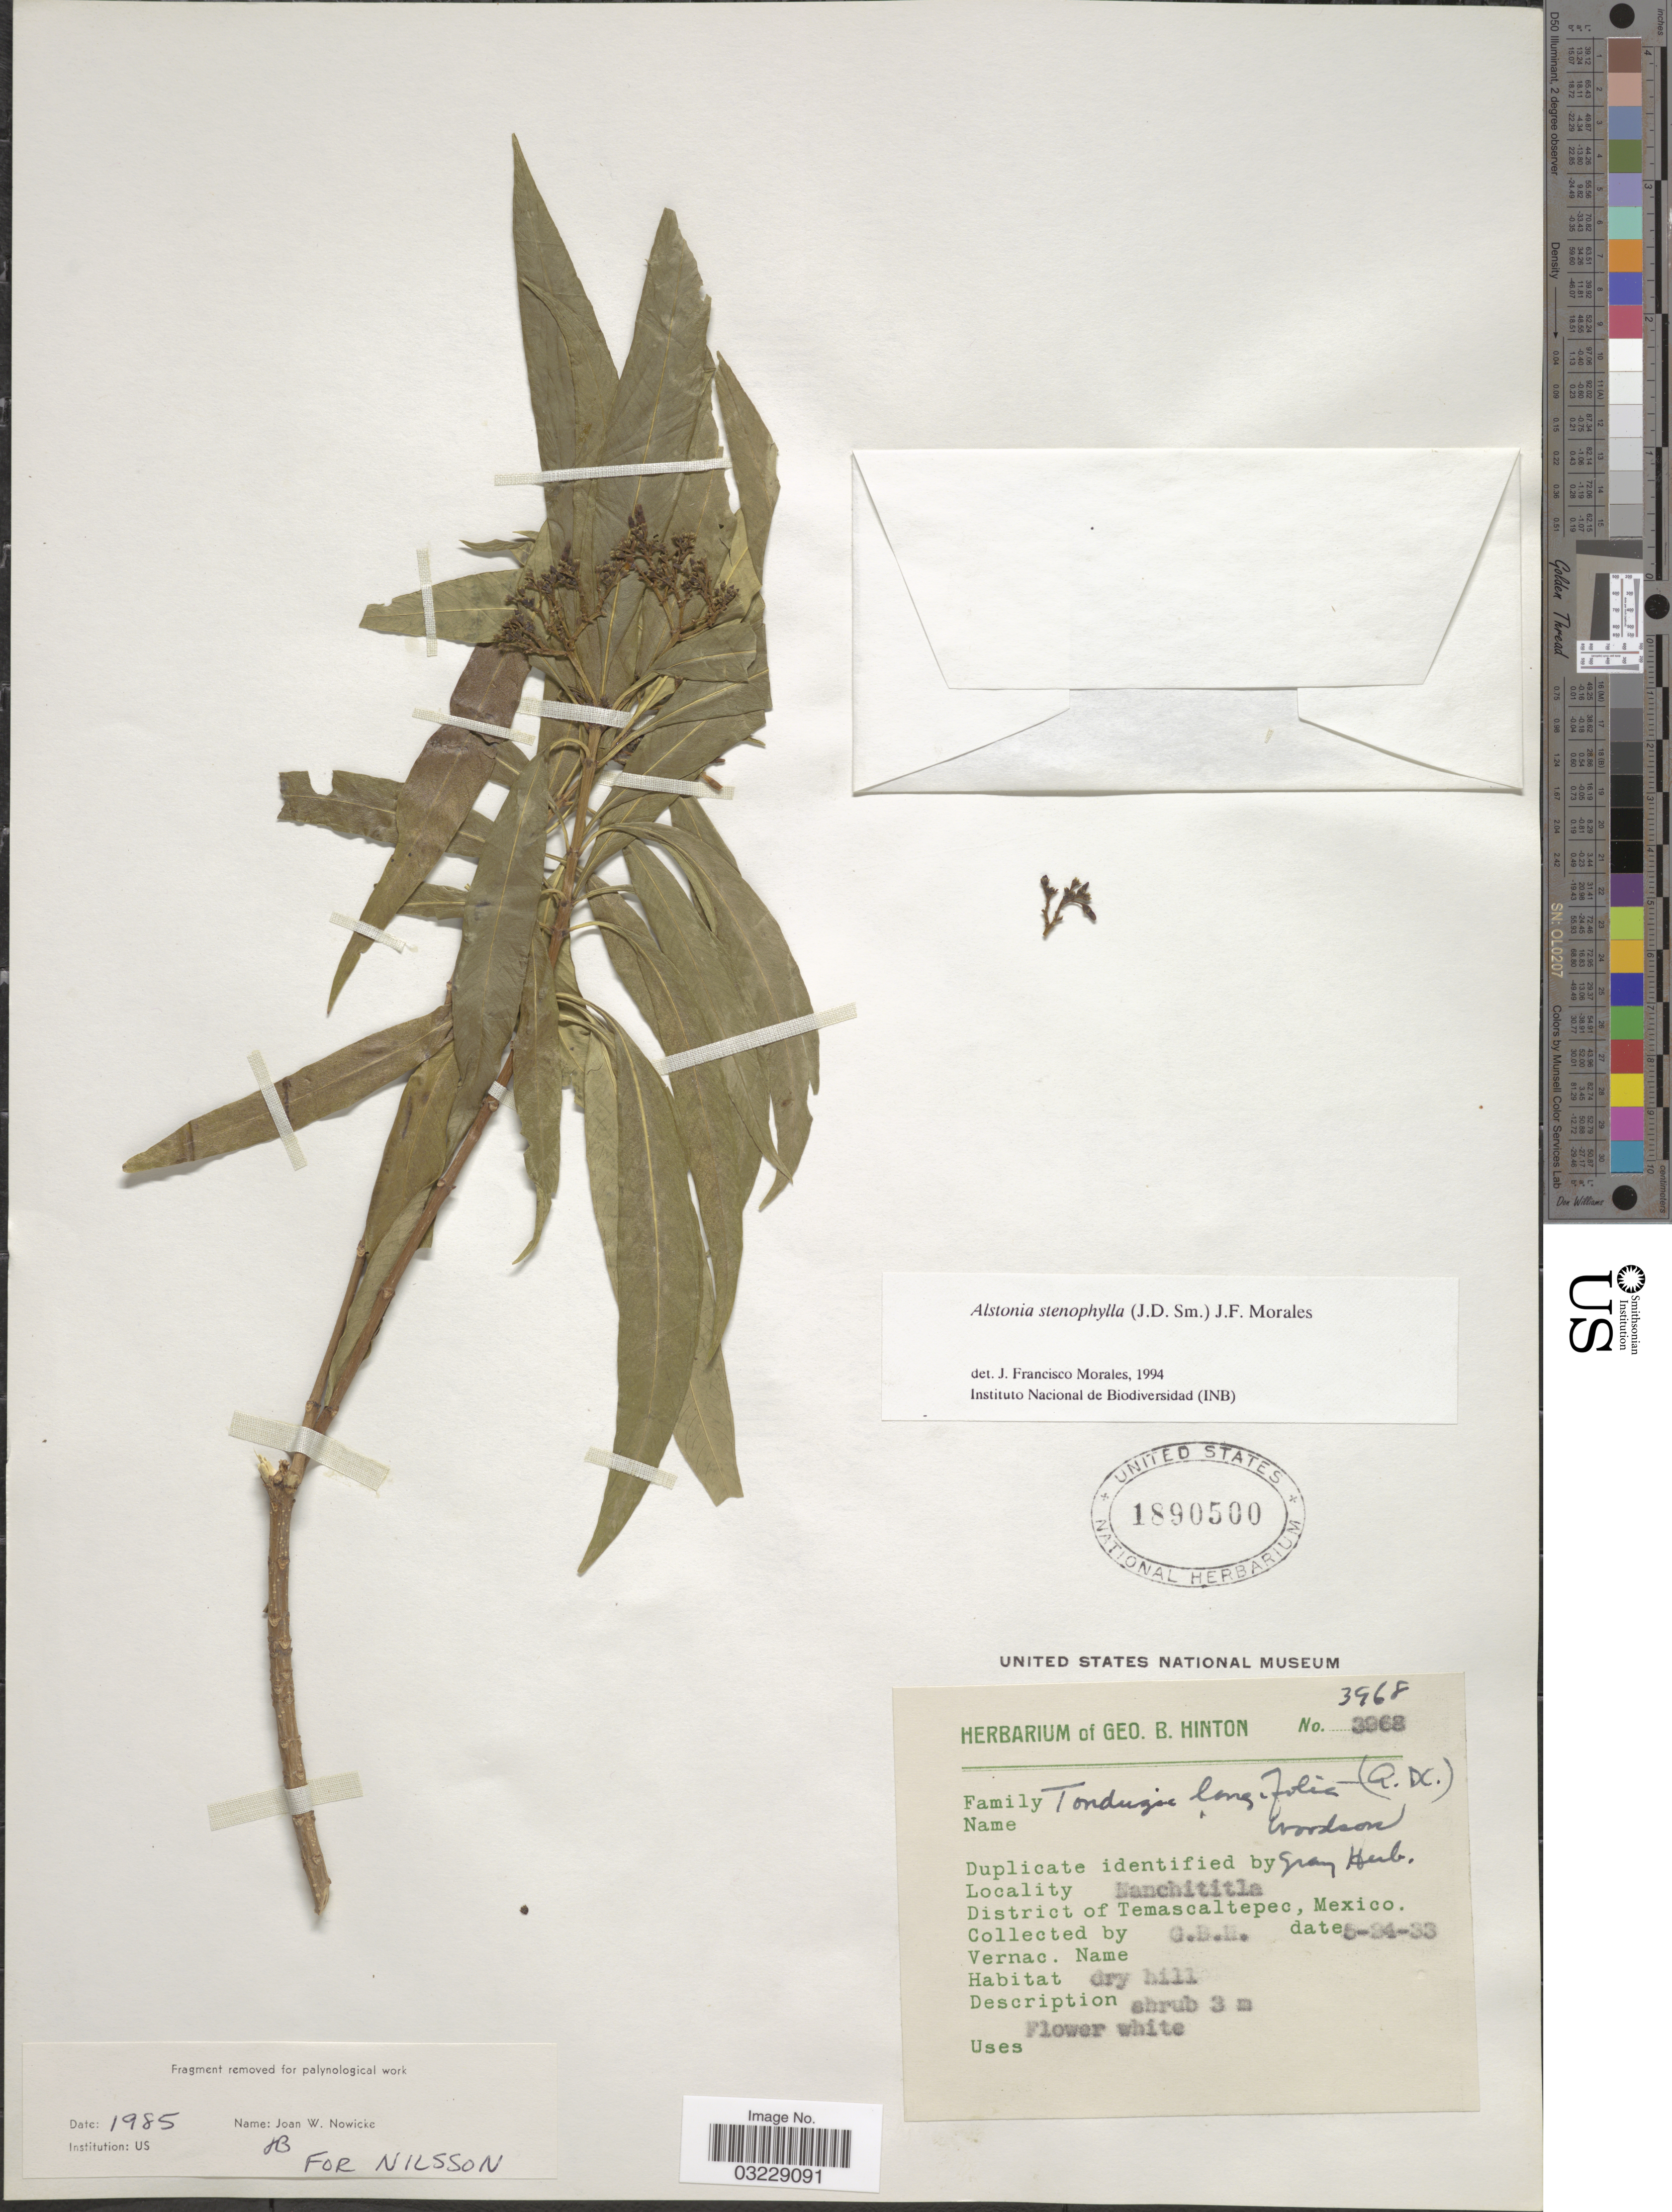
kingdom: Plantae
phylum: Tracheophyta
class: Magnoliopsida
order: Gentianales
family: Apocynaceae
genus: Alstonia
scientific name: Alstonia stenophylla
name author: Guillaumin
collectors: G. B. Hinton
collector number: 3968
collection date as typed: Transcribed d/m/y: 24/5/33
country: Mexico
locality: Nanchititla. District of Temascaltepec.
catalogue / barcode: US 1890500